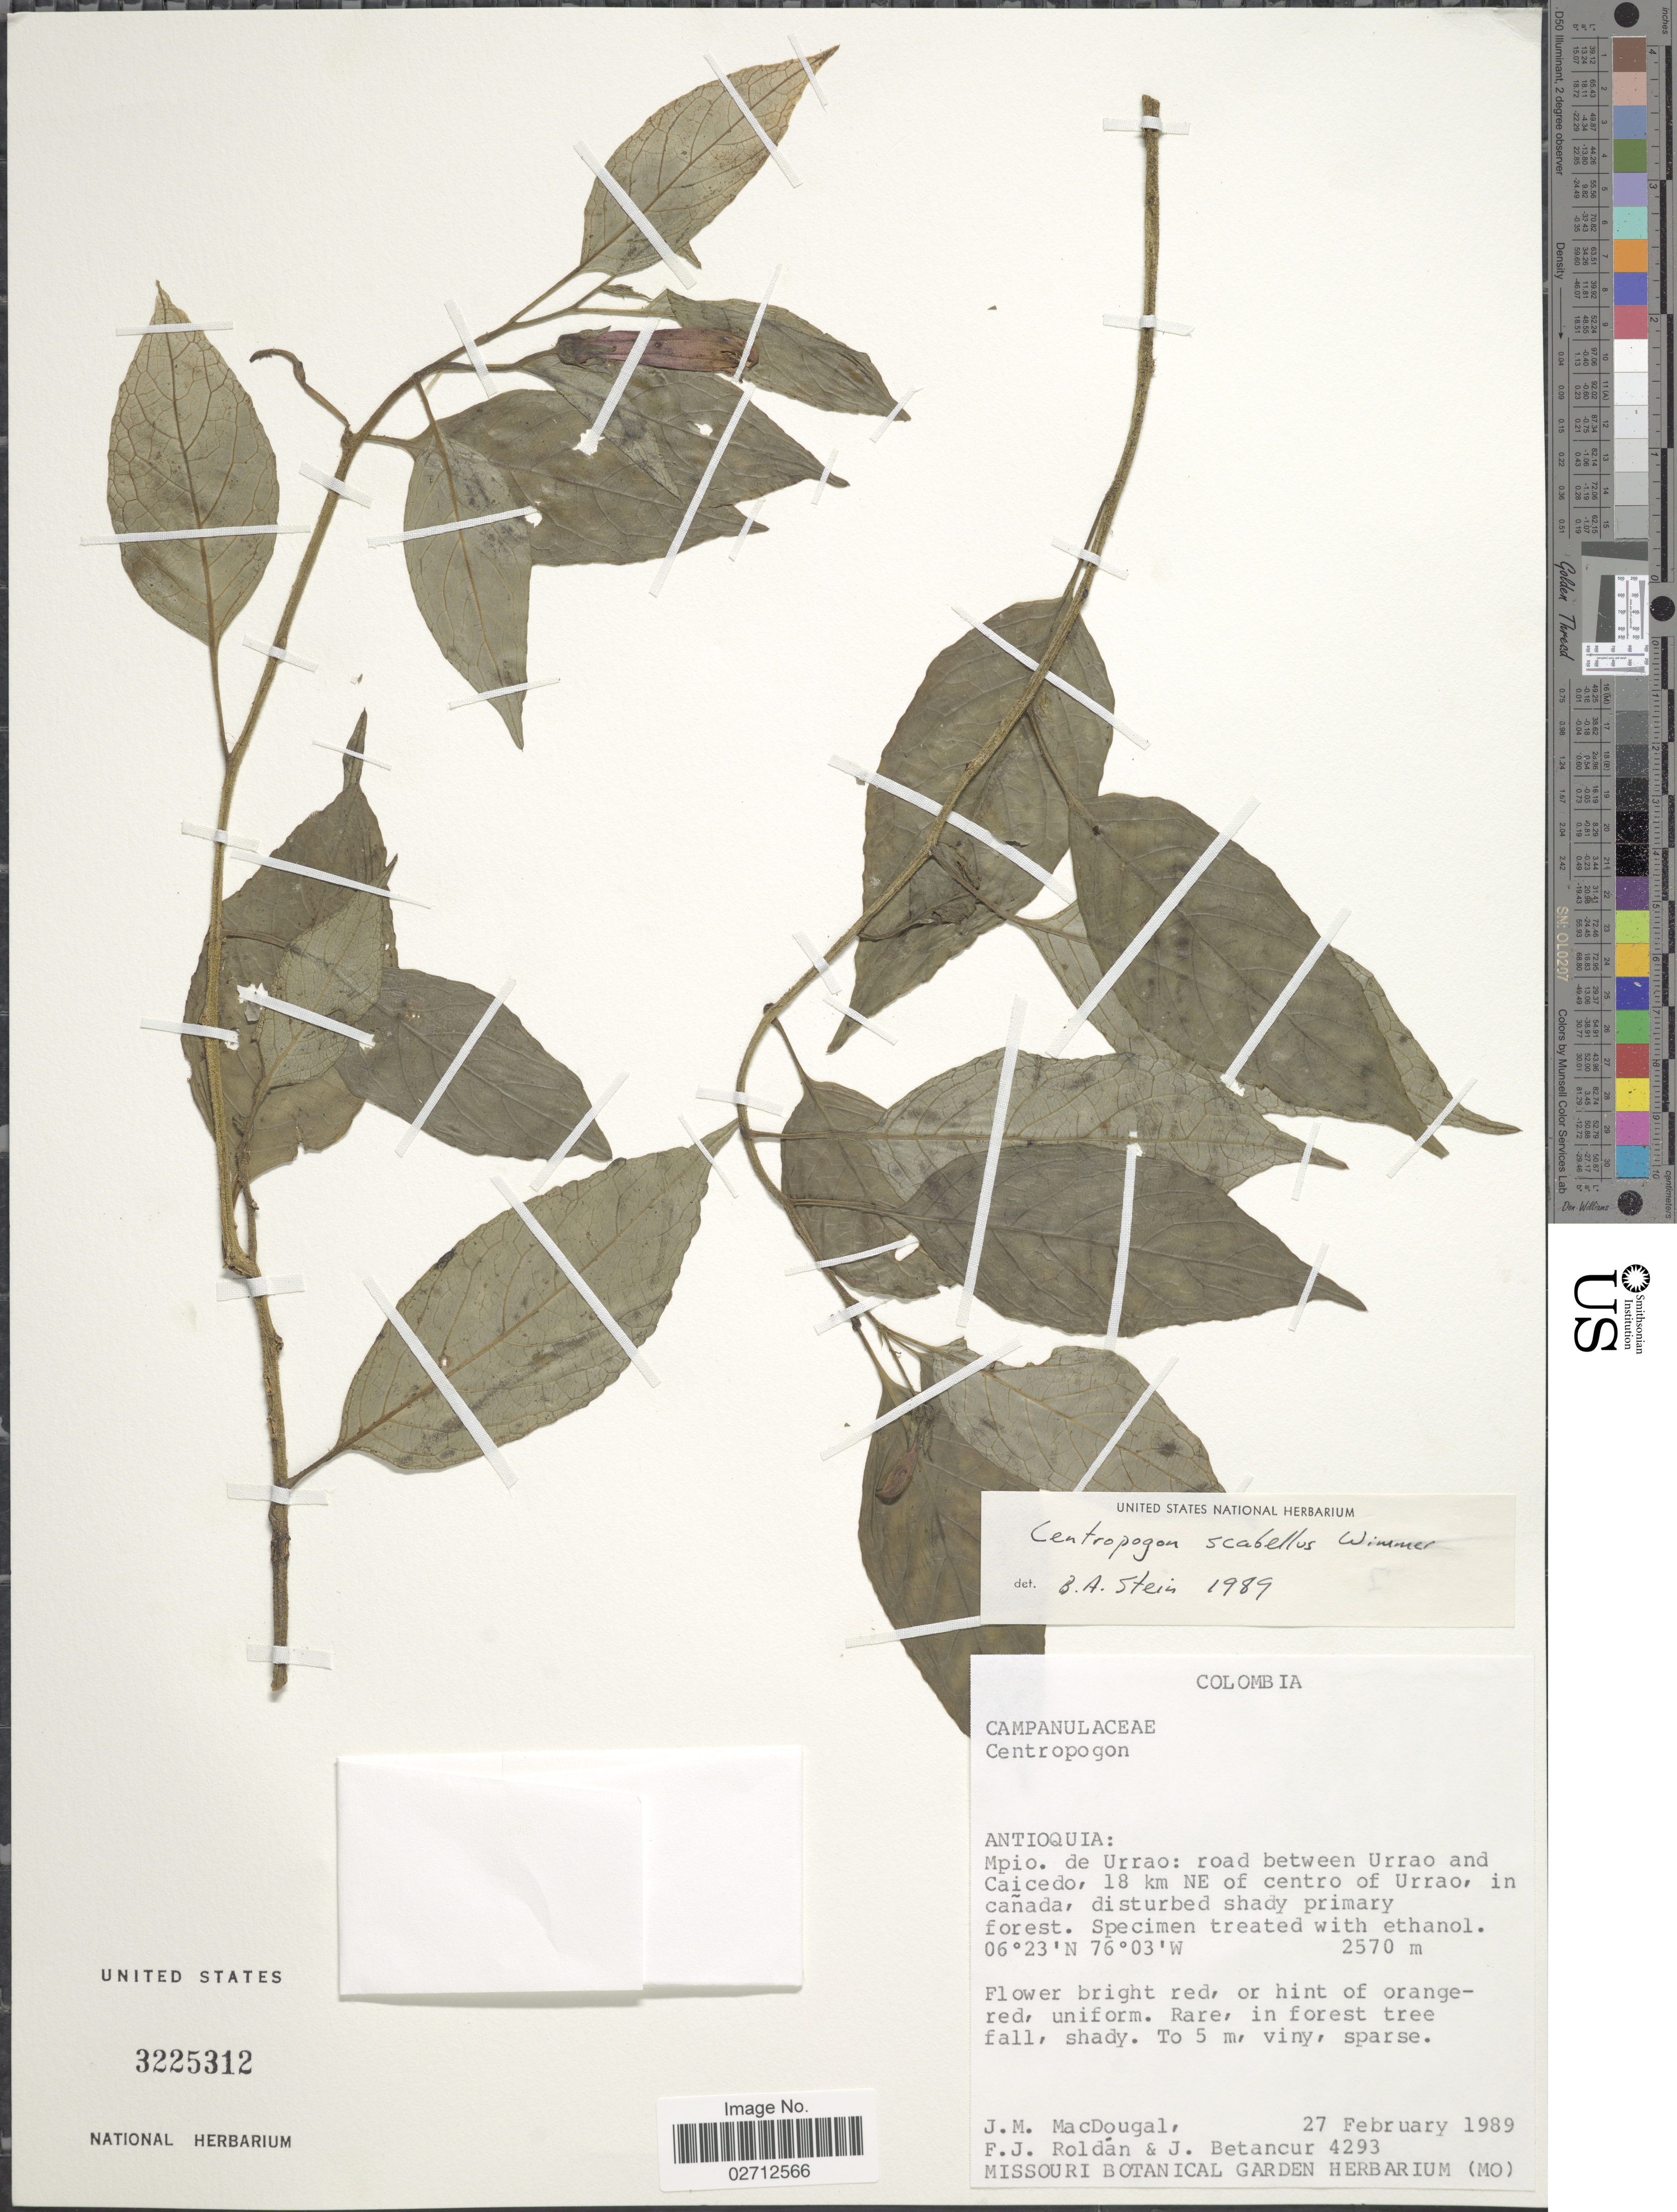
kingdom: Plantae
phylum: Tracheophyta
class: Magnoliopsida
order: Asterales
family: Campanulaceae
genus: Centropogon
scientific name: Centropogon scabellus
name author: E. Wimm.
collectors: J. M. MacDougal, F. J. Roldán & J. Betancur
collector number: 4293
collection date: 1989-02-27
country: Colombia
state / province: Antioquia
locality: Mpio de Urrao: road between Urrao and Caicedo, 18 km NE of centro of Urrao, in cañada, disturbed shady primary forest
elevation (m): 2570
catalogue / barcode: US 3225312